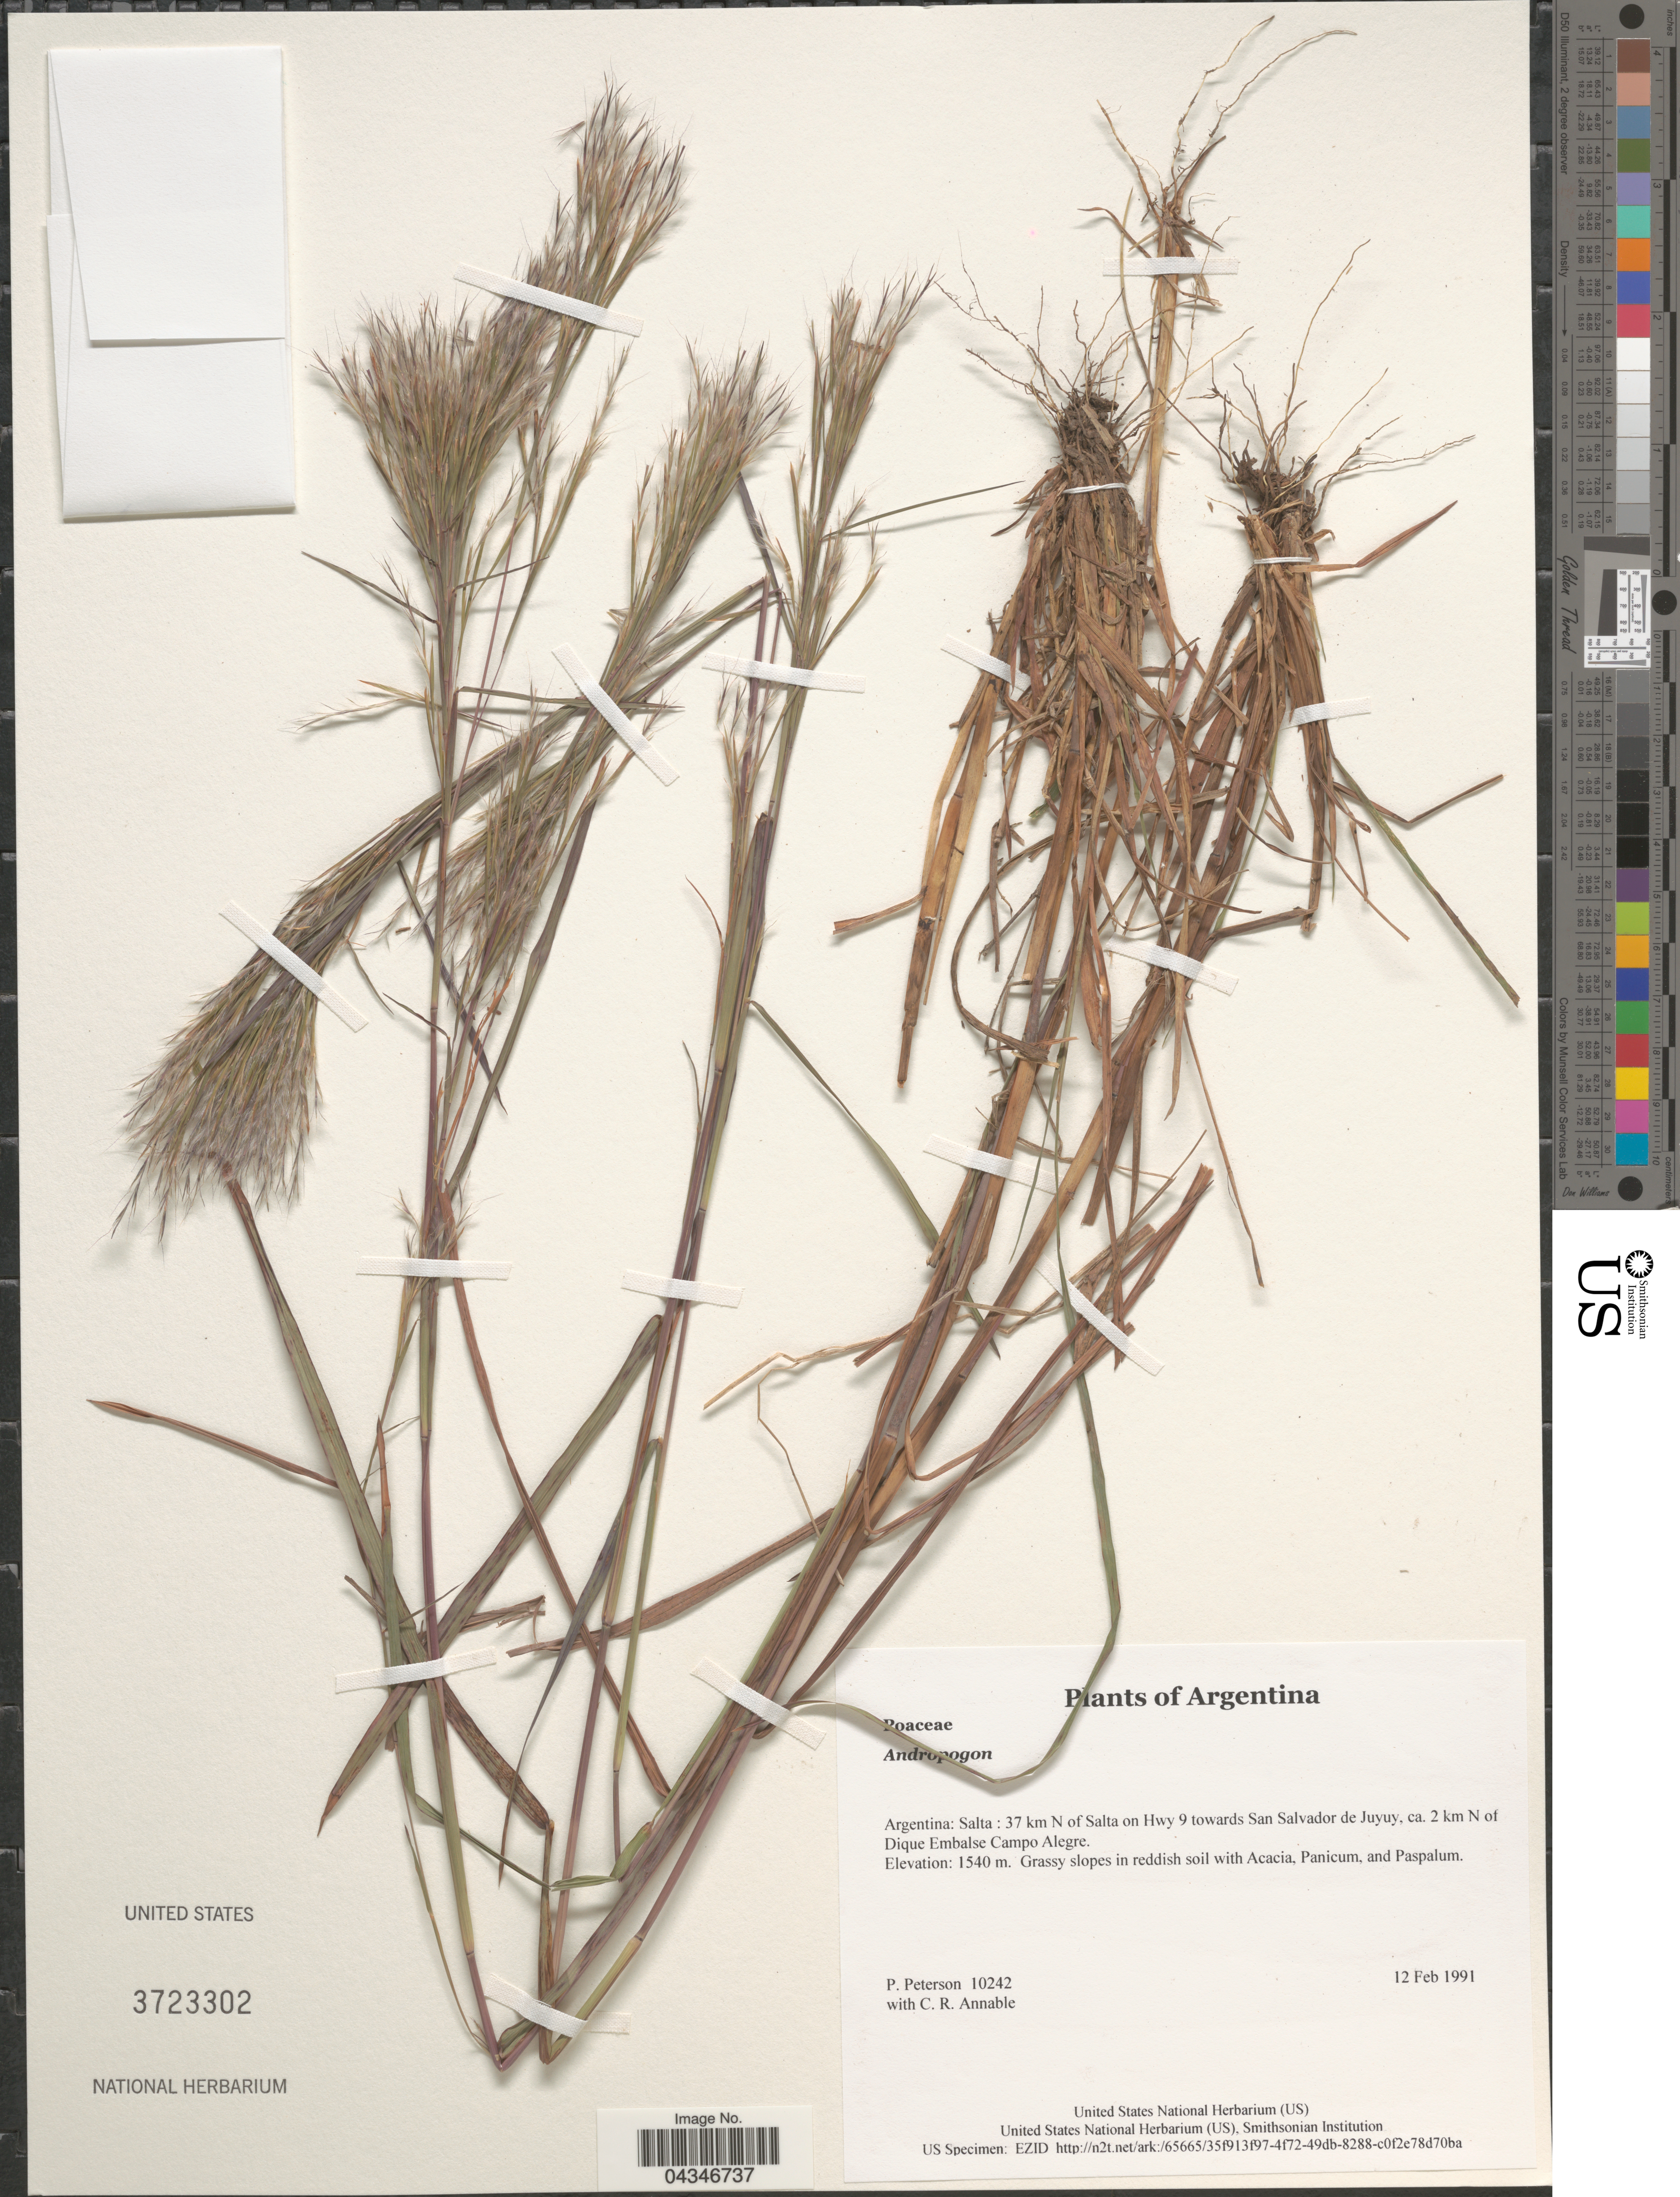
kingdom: Plantae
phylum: Tracheophyta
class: Liliopsida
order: Poales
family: Poaceae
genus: Andropogon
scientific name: Andropogon sp.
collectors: P. Peterson & C. R. Annable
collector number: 10242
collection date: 1991-02-12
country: Argentina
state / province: Salta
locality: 37 km N of Salta on Hwy 9 towards San Salvador de Juyuy, ca. 2 km N of Dique Embalse Campo Alegre.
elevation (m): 1540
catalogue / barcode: US 3723302